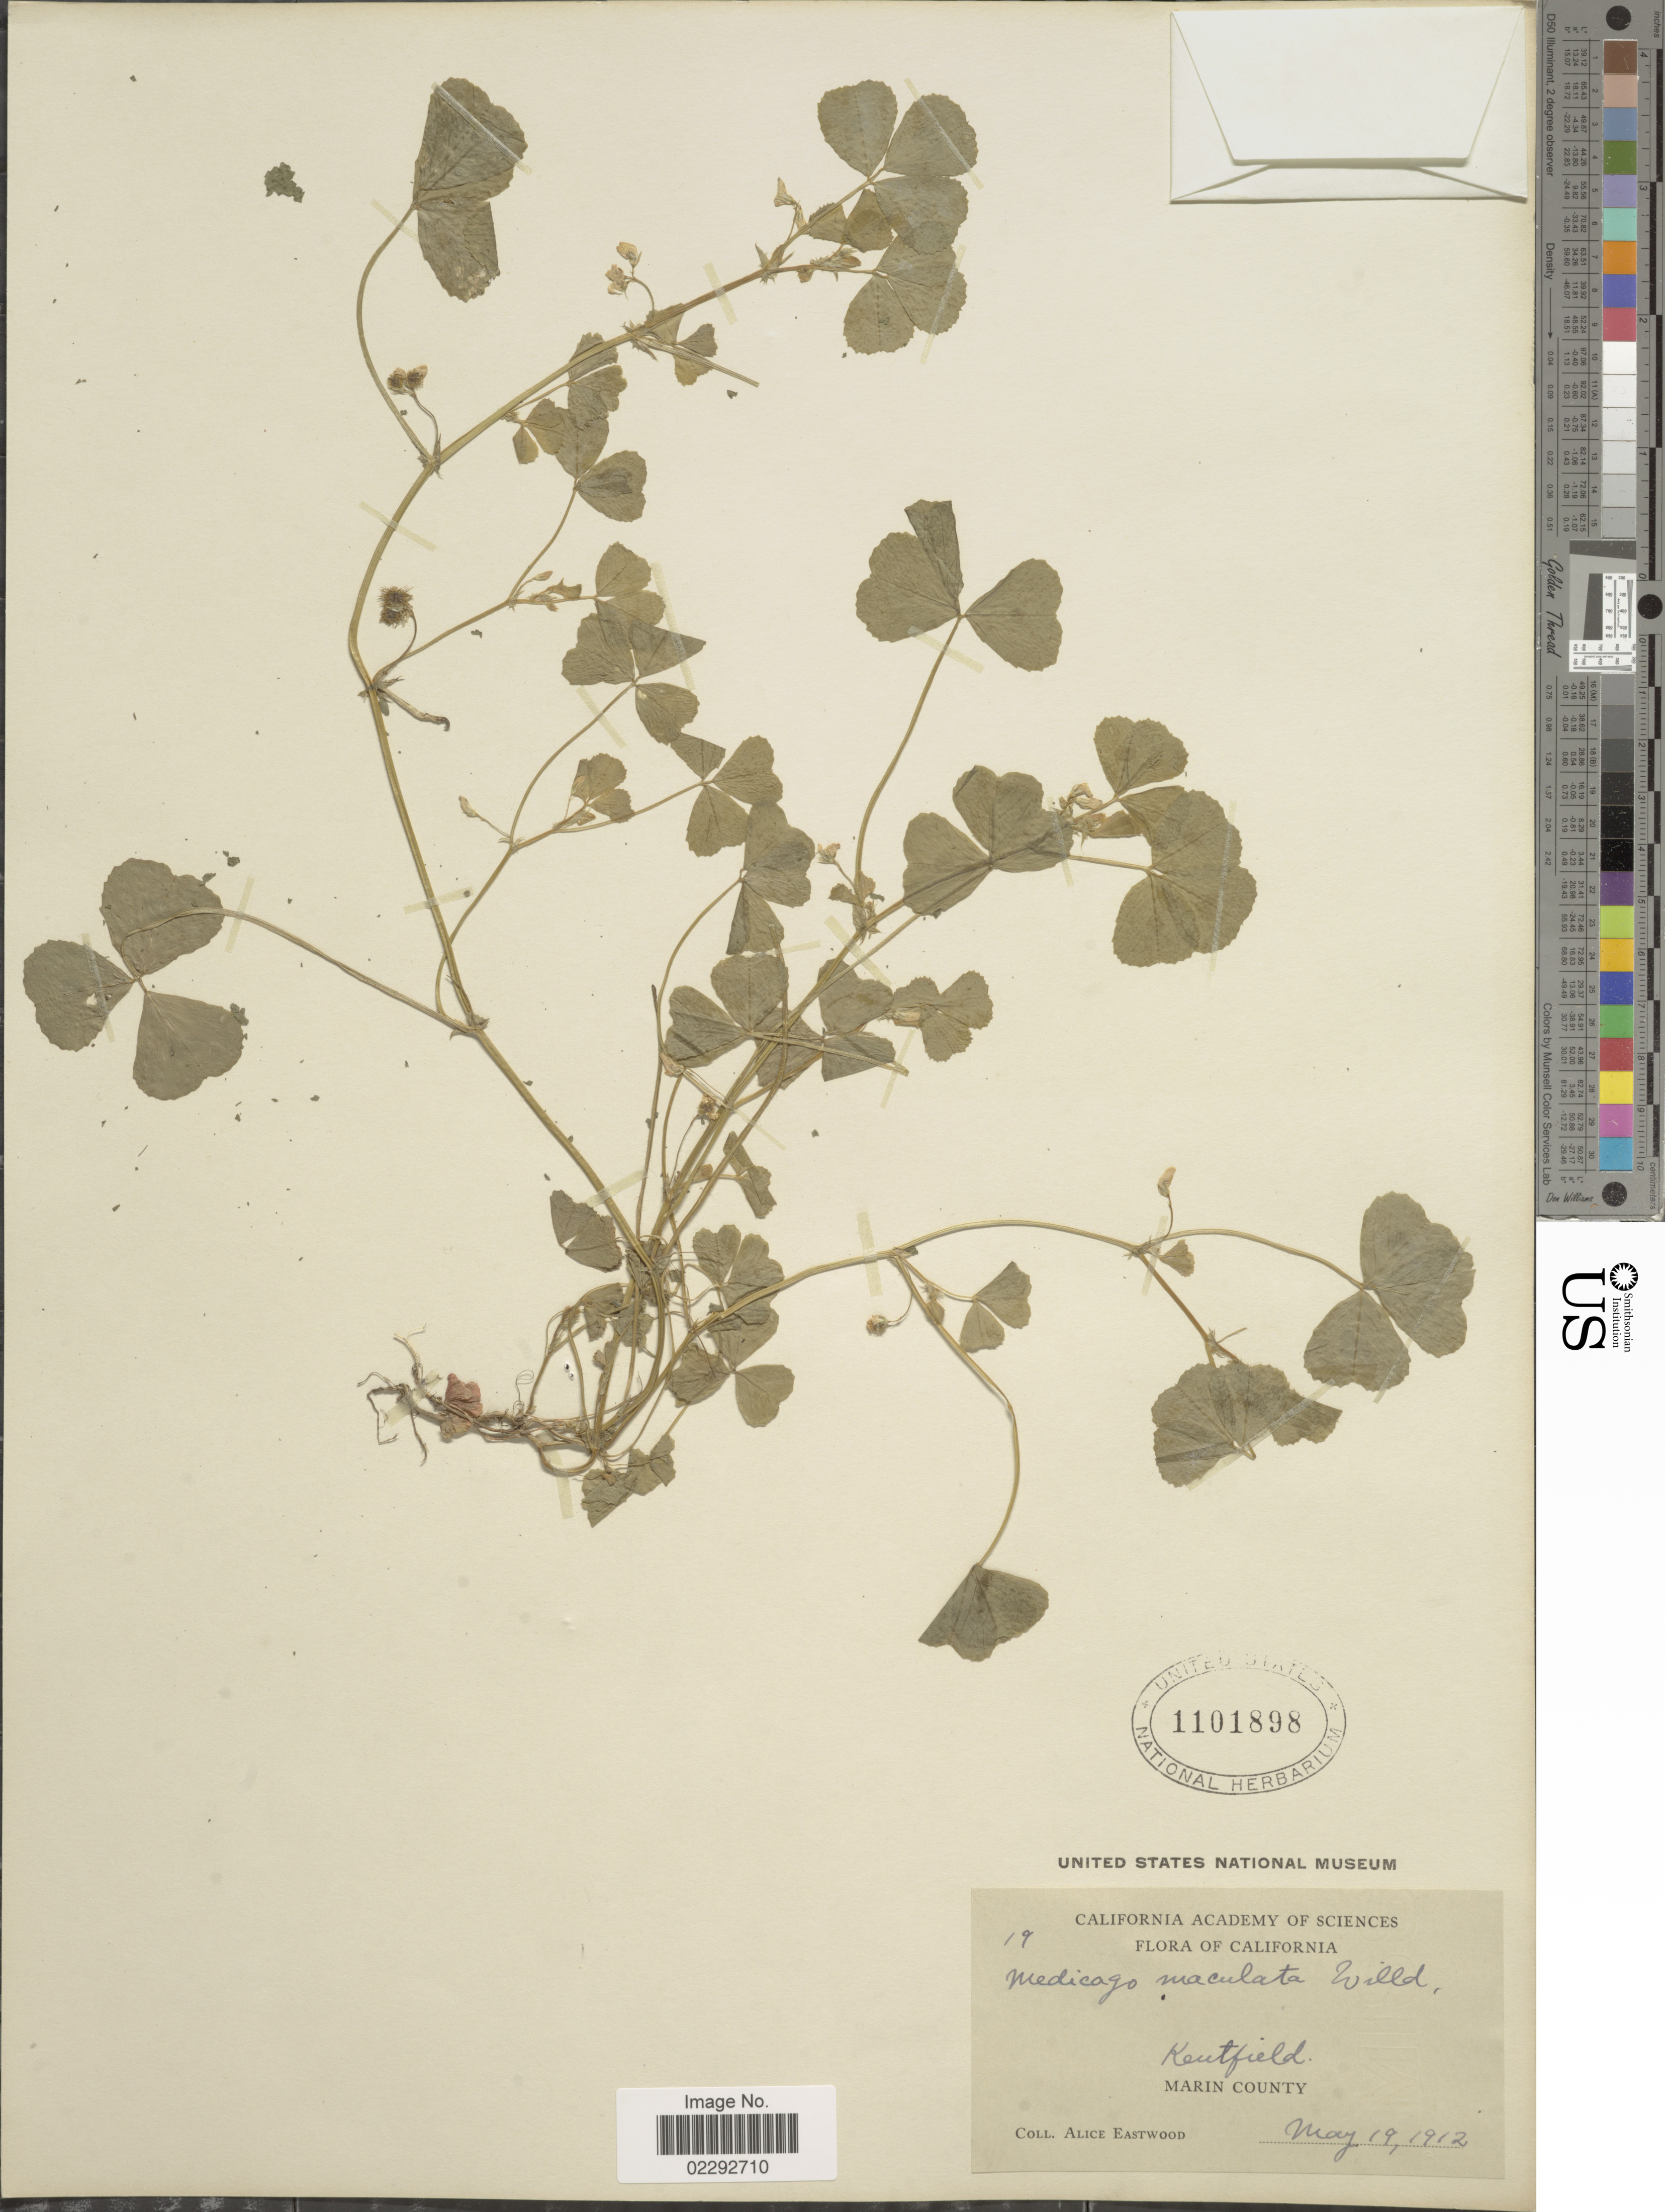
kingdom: Plantae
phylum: Tracheophyta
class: Magnoliopsida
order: Fabales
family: Fabaceae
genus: Medicago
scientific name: Medicago arabica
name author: (L.) Huds.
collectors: A. Eastwood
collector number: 19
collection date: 1912-05-19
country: United States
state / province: California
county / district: Marin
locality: Kentfield. Marin County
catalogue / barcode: US 1101898